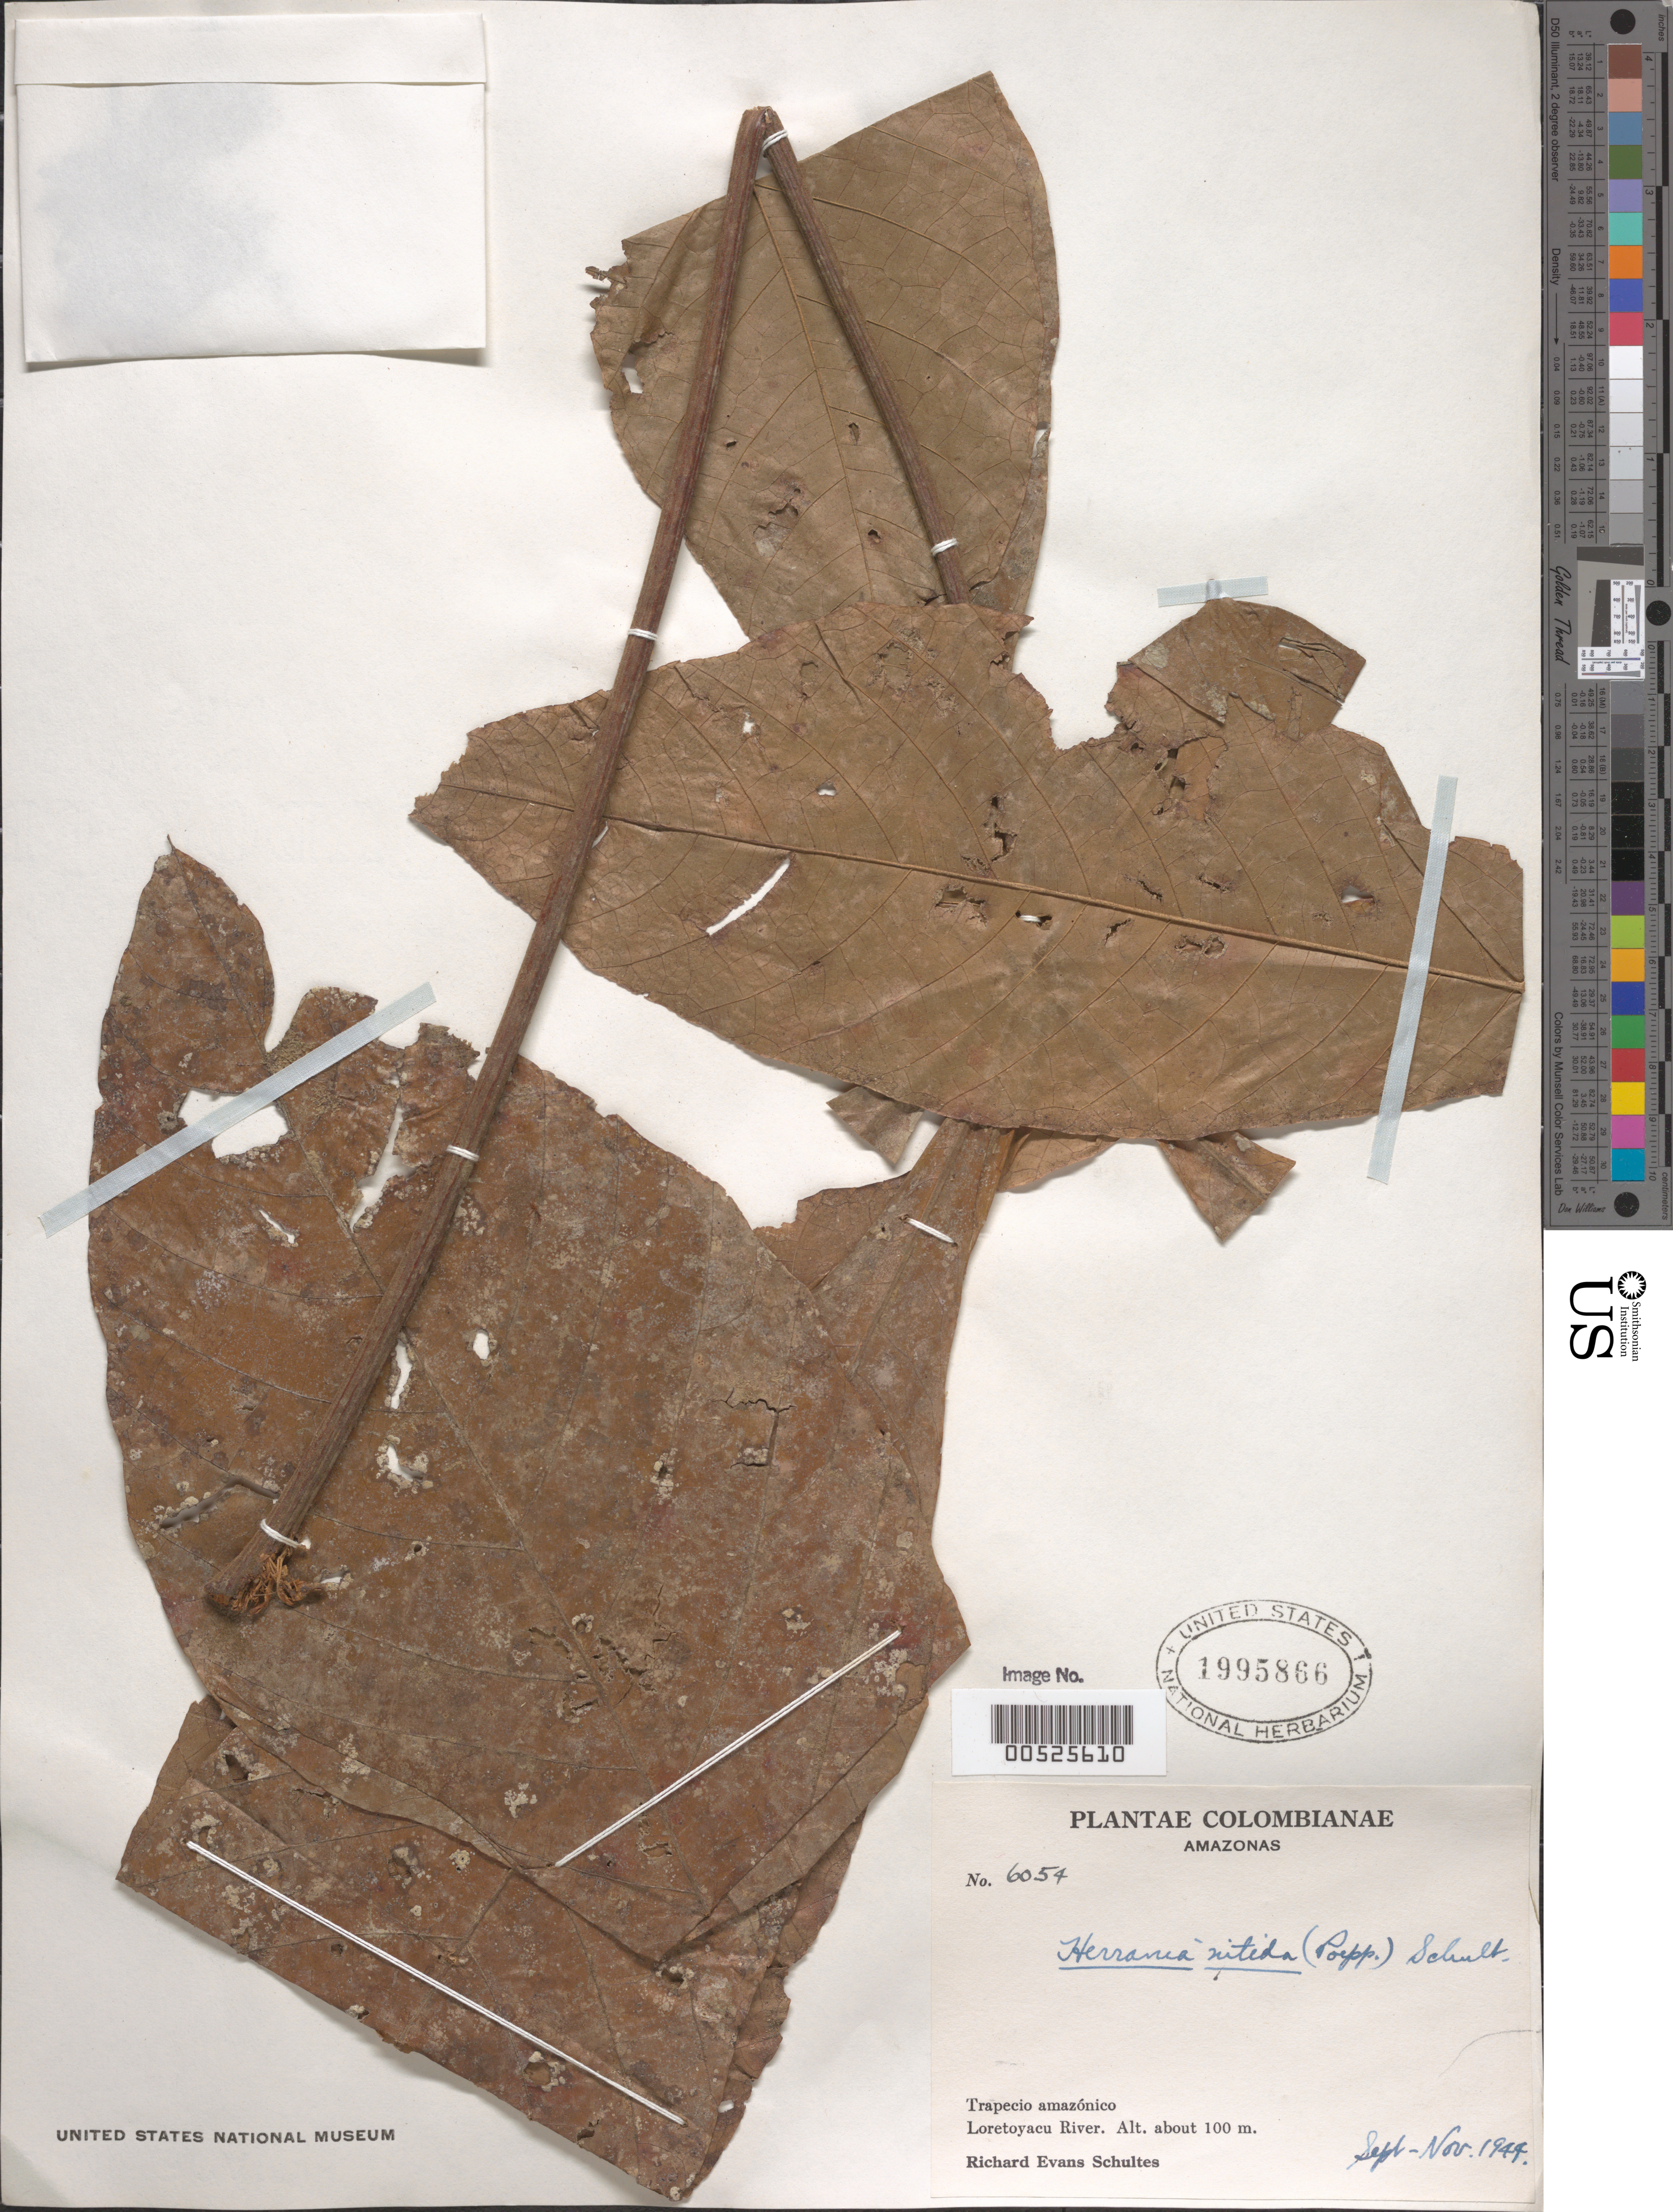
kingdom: Plantae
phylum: Tracheophyta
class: Magnoliopsida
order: Malvales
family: Malvaceae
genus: Herrania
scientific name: Herrania nitida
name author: (Poepp.) R.E. Schult.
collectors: R. E. Schultes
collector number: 6054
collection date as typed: Sep 1944 to -- Nov 1944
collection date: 1944-09/1944-11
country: Colombia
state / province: Amazônas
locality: Loreta-Yacu River.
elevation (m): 100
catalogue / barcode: US 1995866